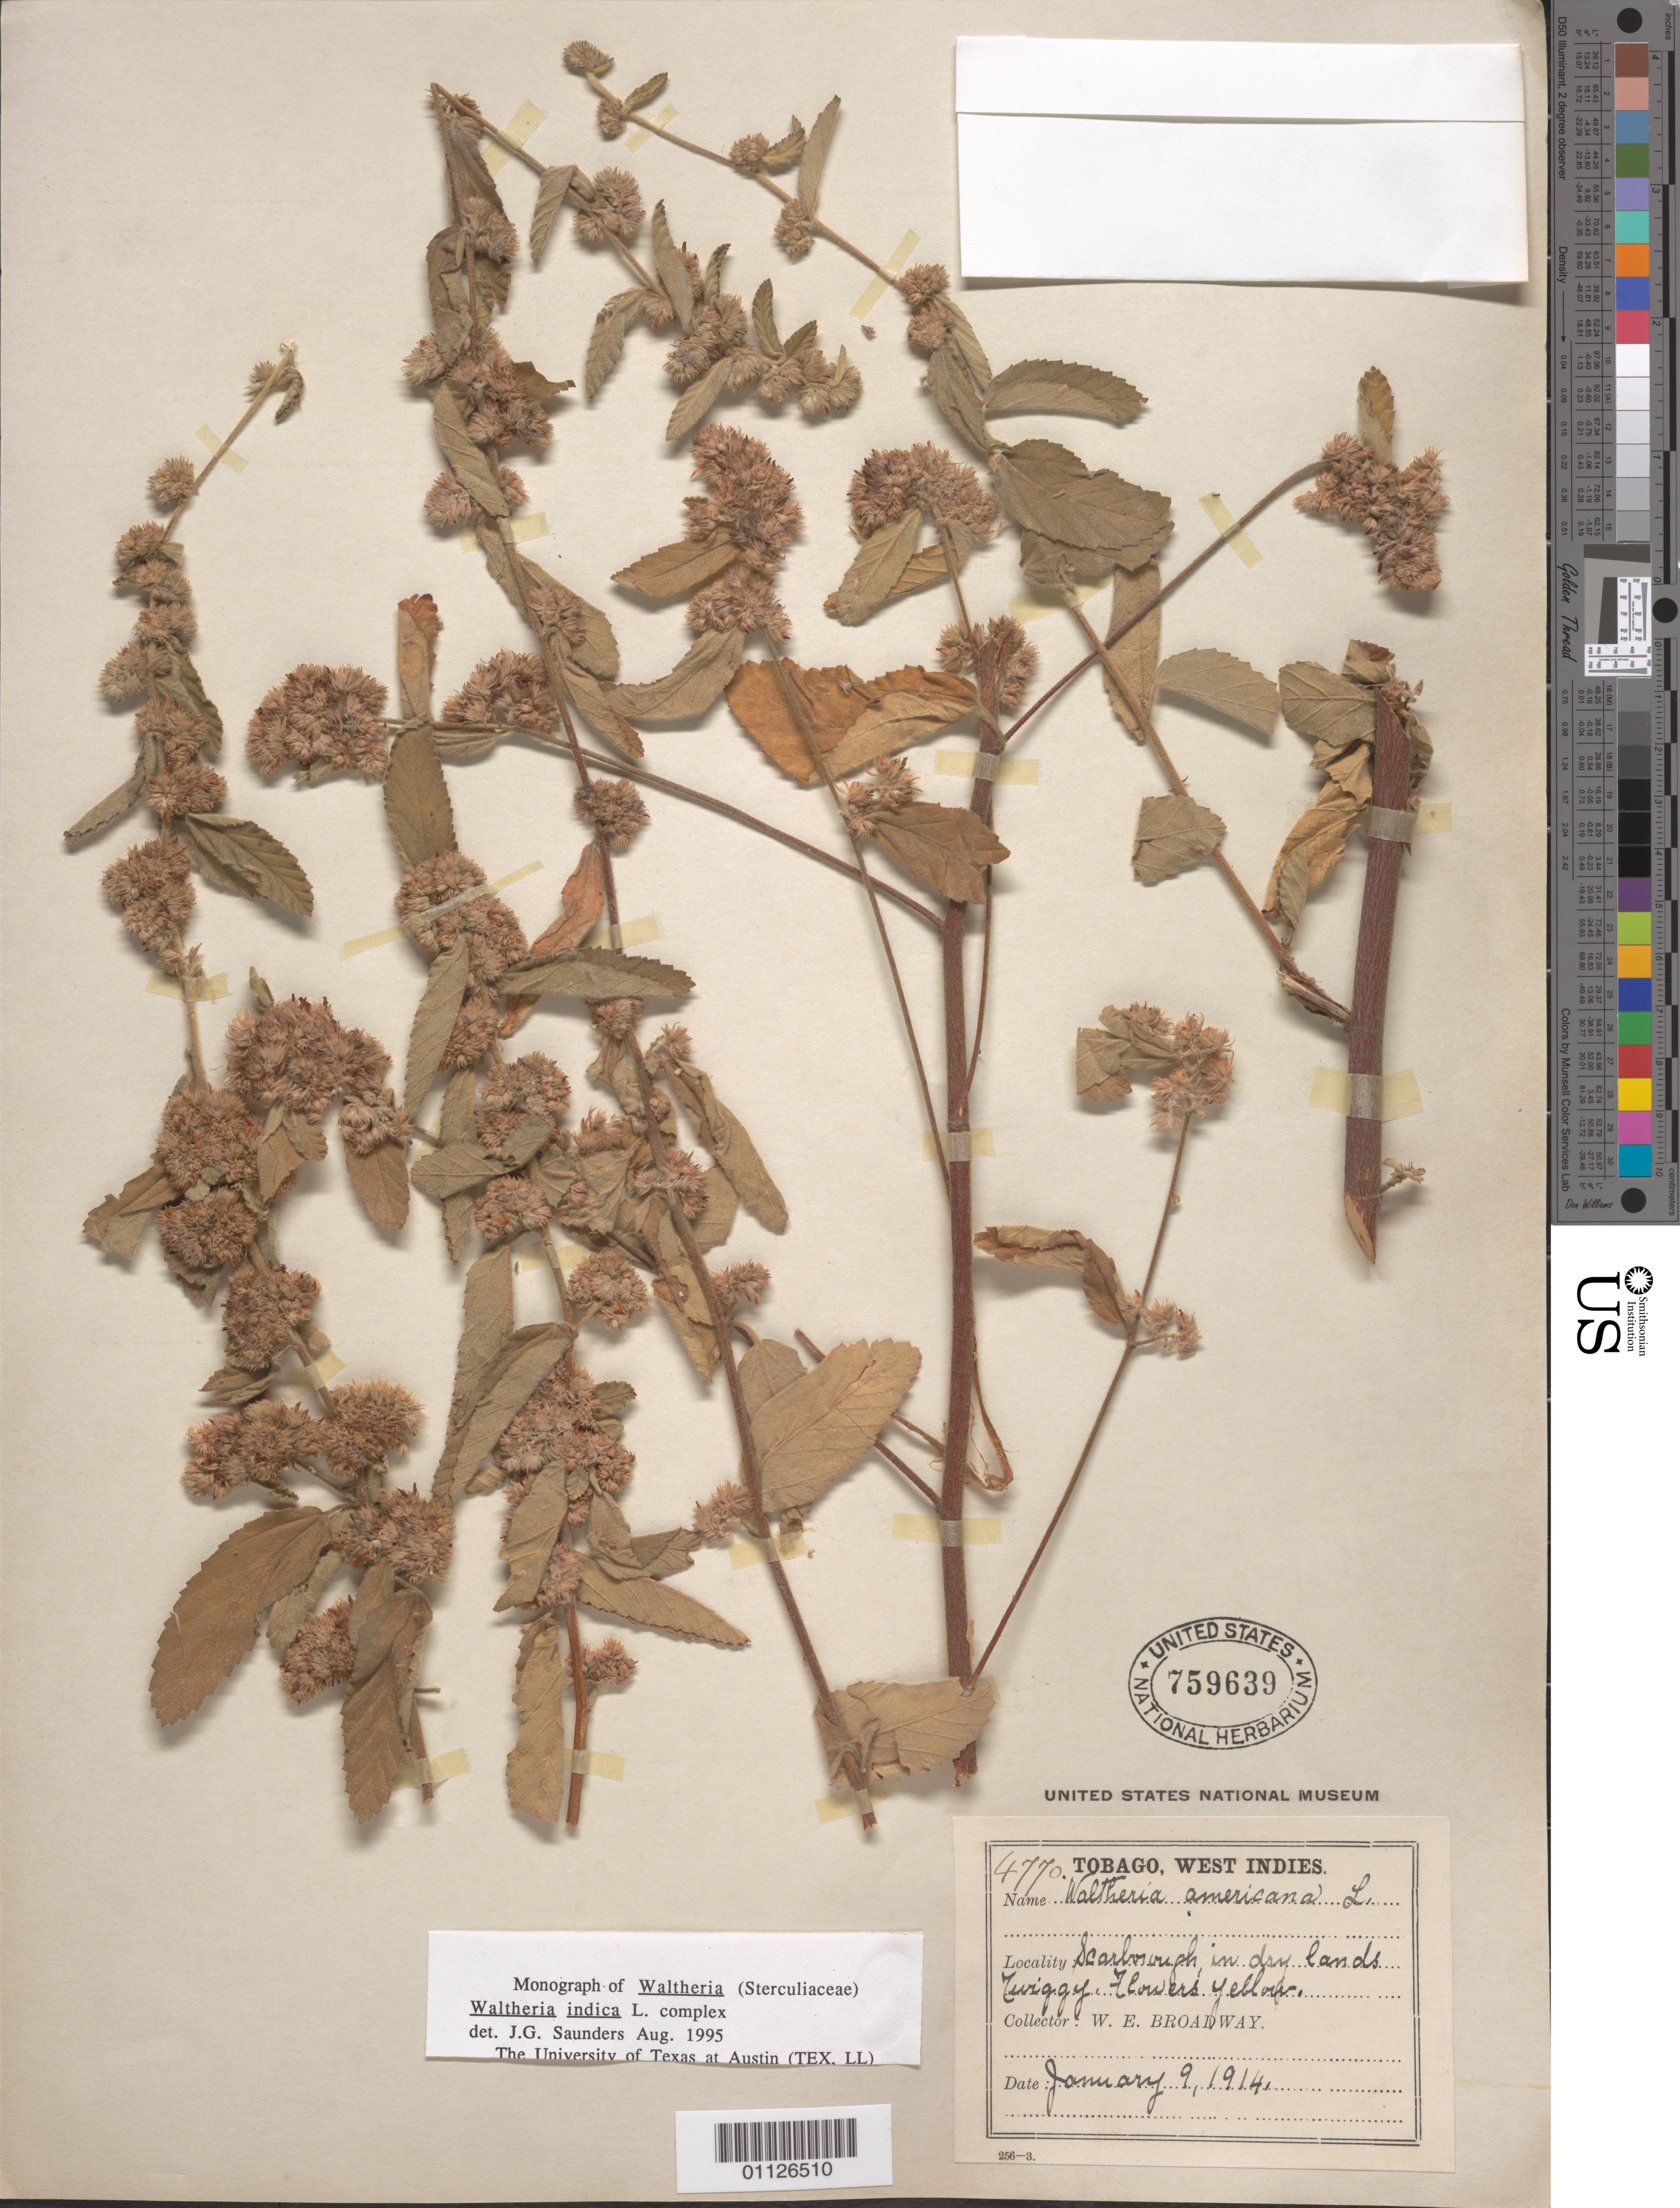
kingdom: Plantae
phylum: Tracheophyta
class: Magnoliopsida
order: Malvales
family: Malvaceae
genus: Waltheria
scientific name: Waltheria indica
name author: L.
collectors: W. E. Broadway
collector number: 4770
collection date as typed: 09 Jan 1914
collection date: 1914-01-09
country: Trinidad and Tobago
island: Tobago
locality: Scarborough; in dry lands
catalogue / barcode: US 759639